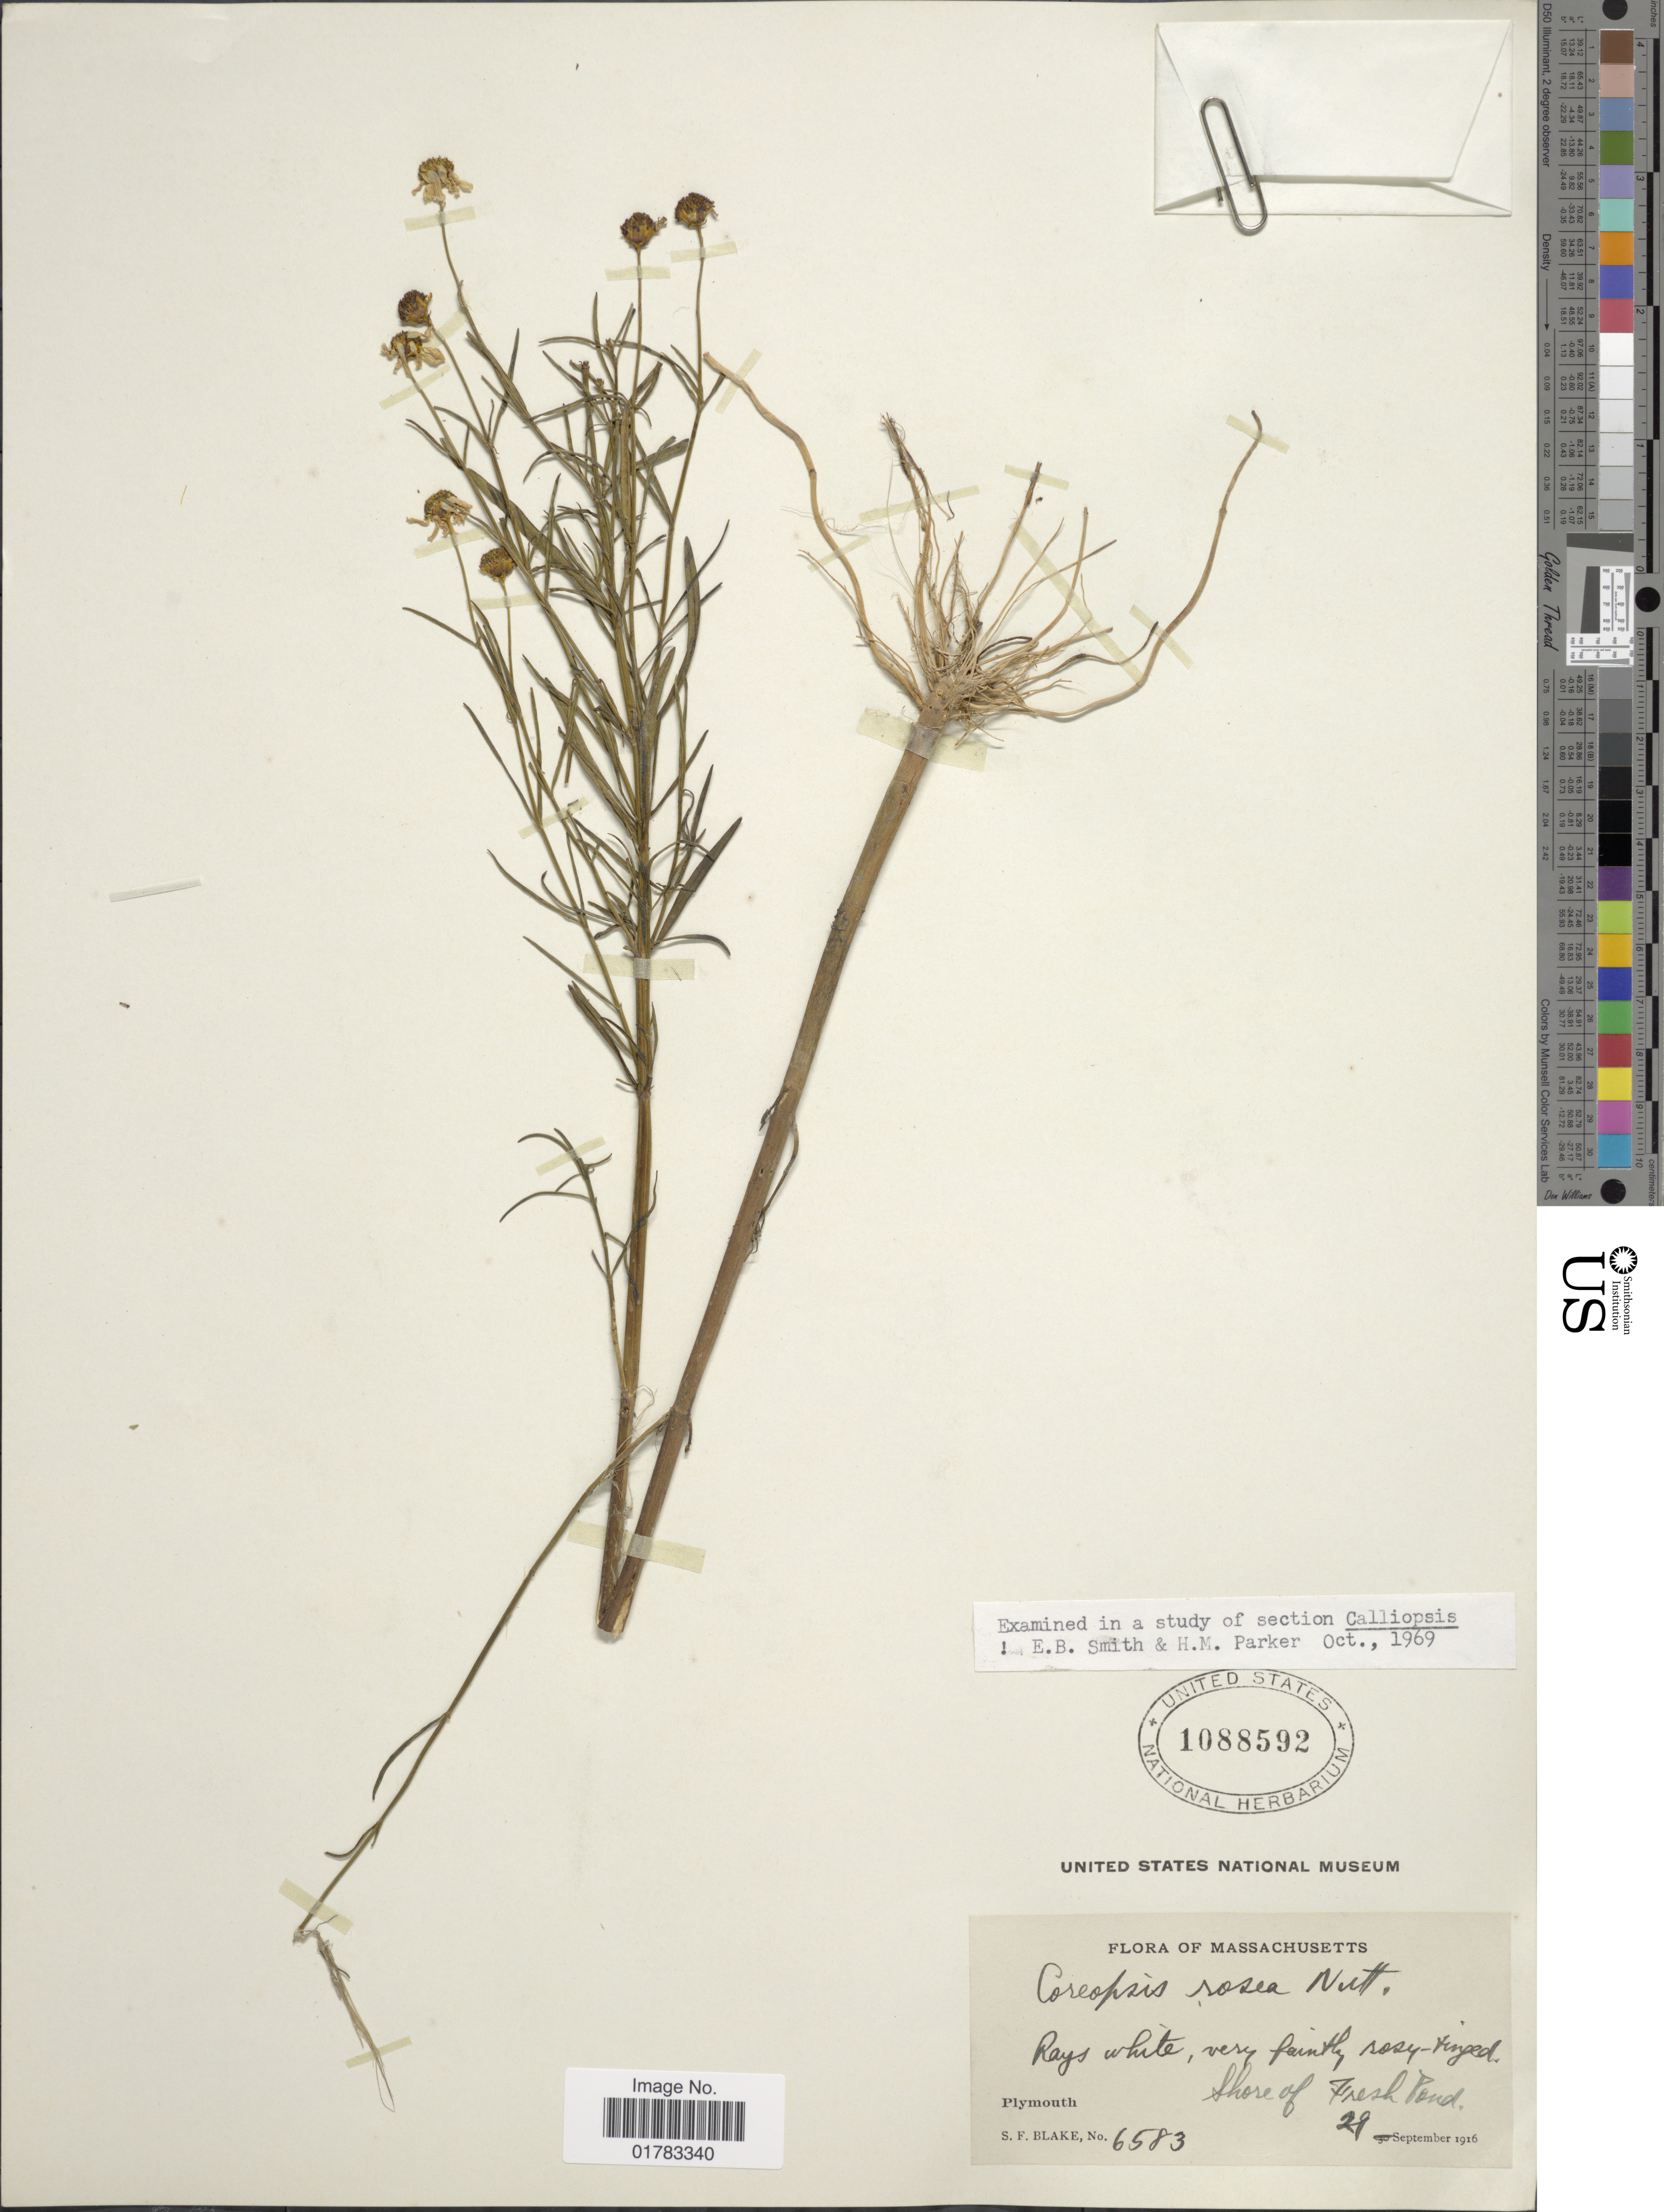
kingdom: Plantae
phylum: Tracheophyta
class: Magnoliopsida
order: Asterales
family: Asteraceae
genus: Coreopsis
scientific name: Coreopsis rosea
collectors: S. Blake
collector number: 6583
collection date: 1916-09-29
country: United States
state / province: Massachusetts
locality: Plymouh, shore of Fresh Pond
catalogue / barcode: US 1088592